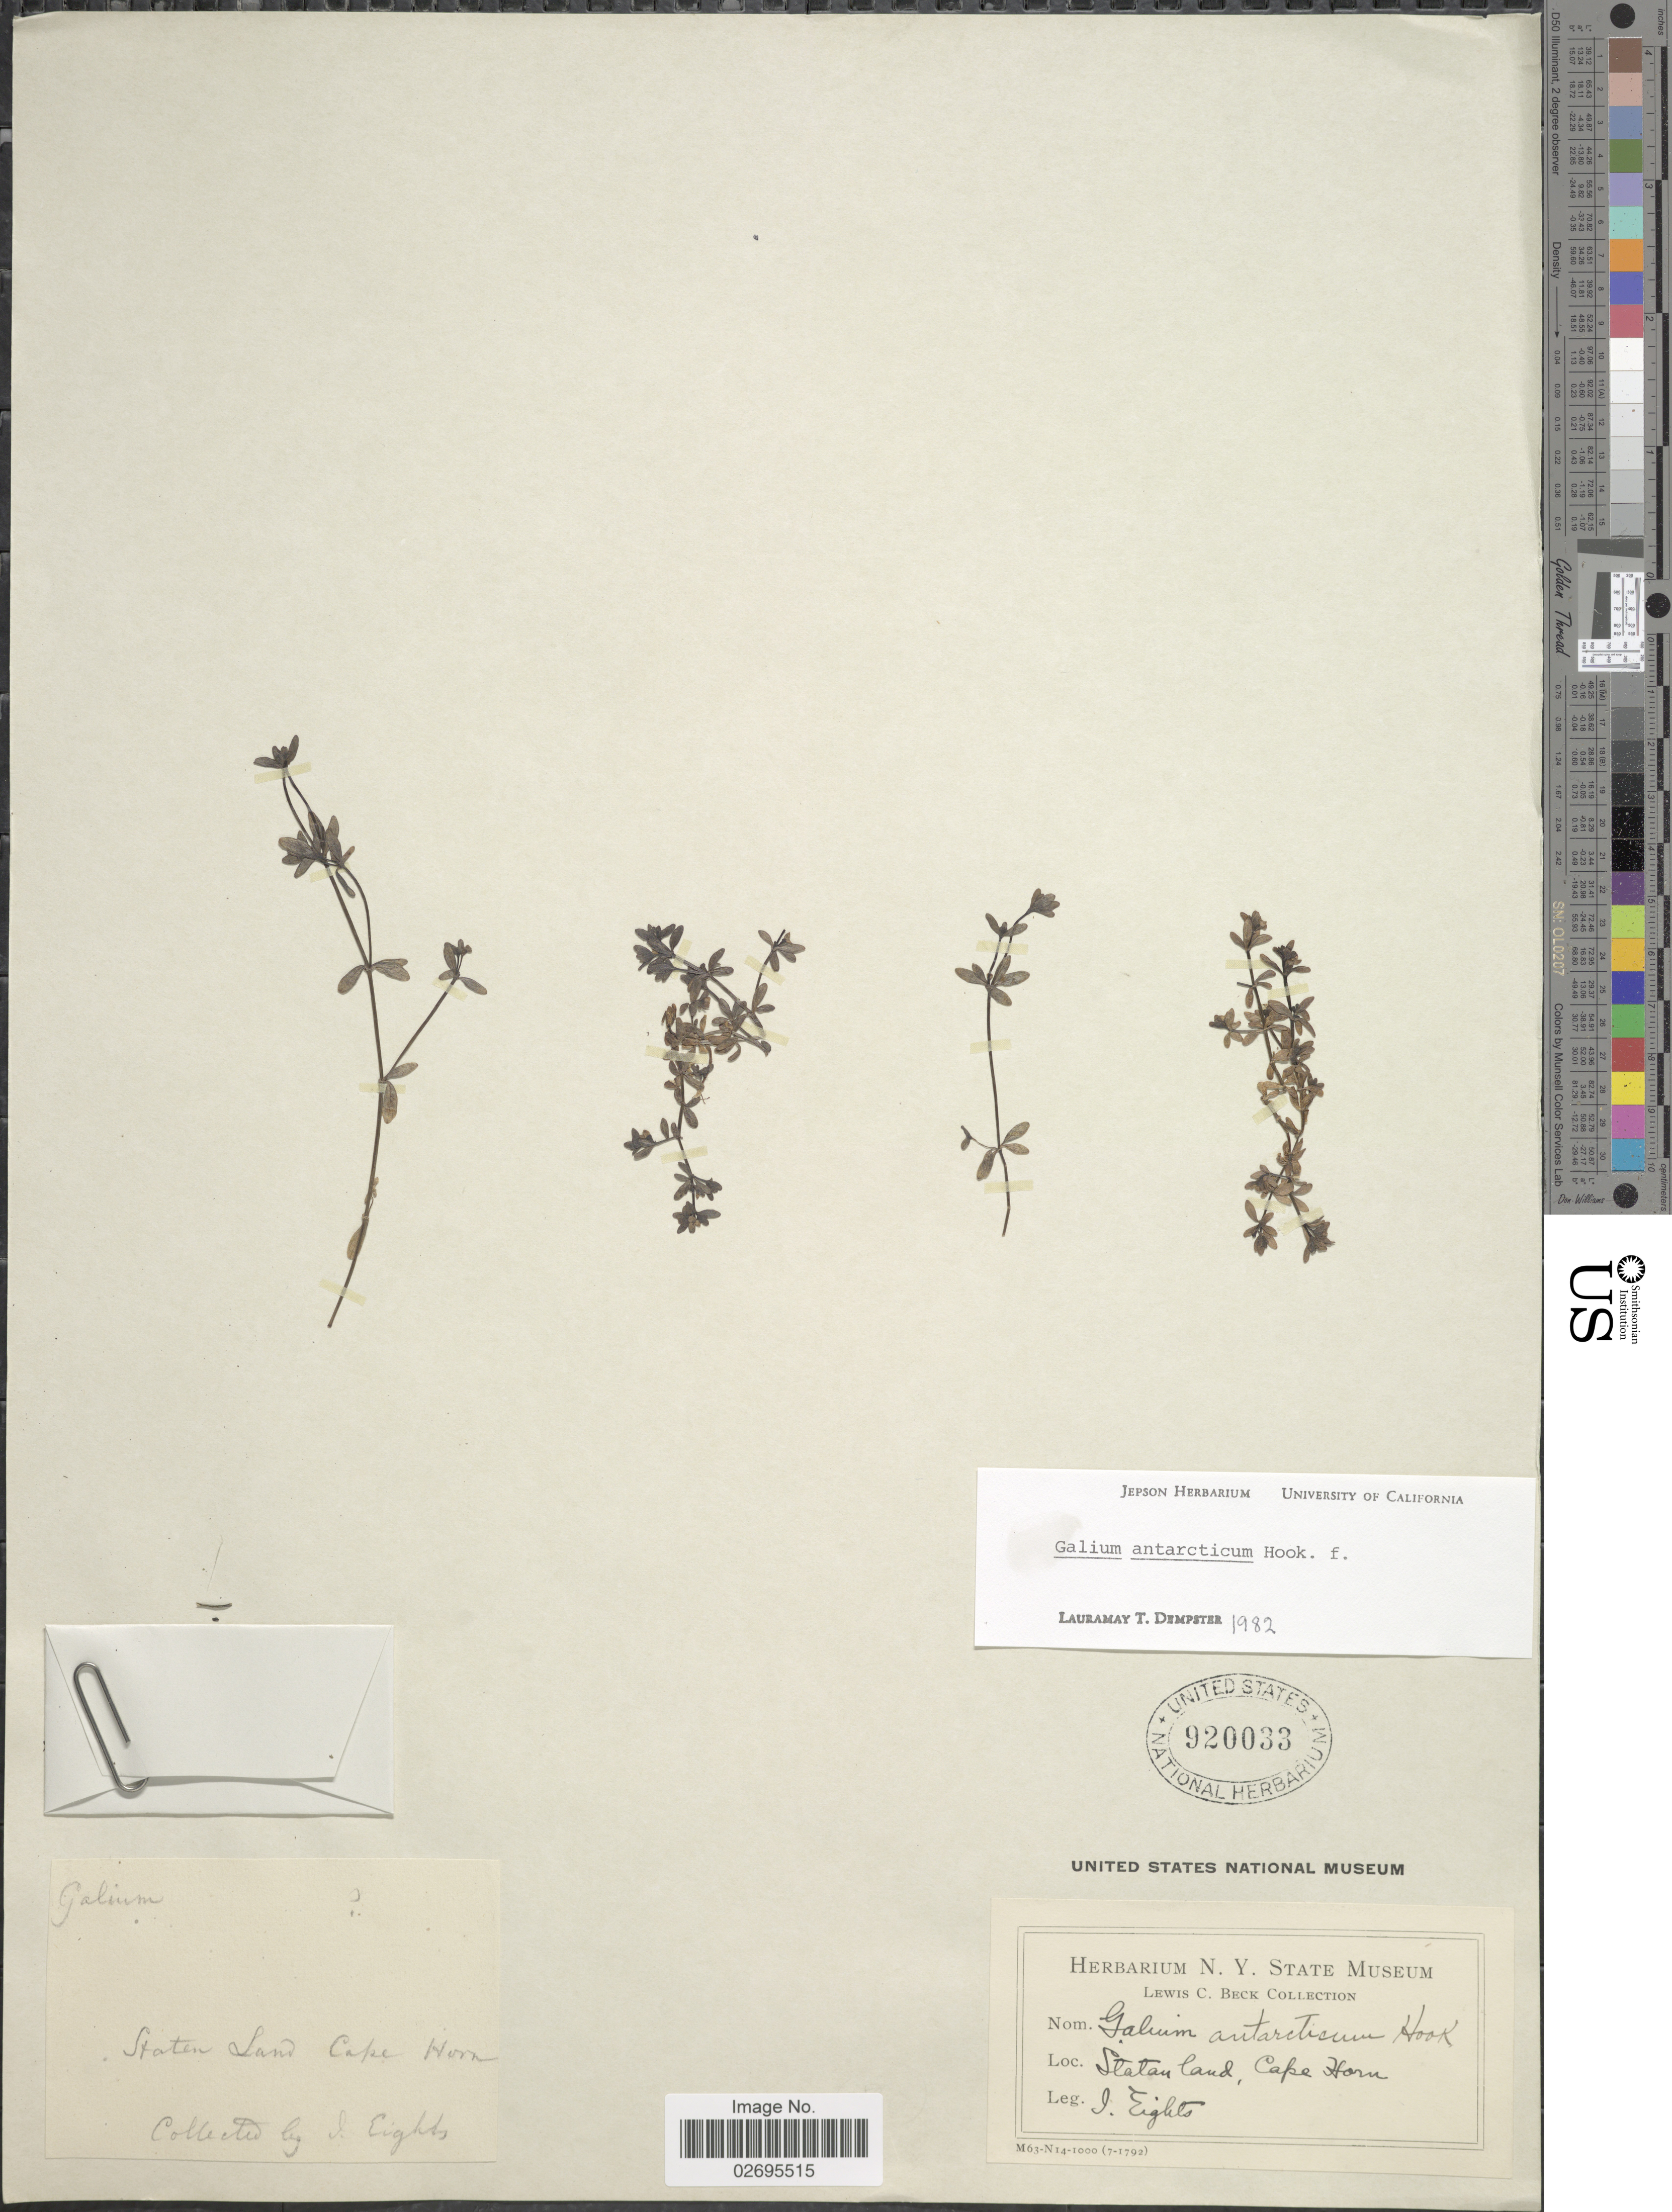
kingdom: Plantae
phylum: Tracheophyta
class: Magnoliopsida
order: Gentianales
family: Rubiaceae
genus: Galium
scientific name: Galium antarcticum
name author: Hook. f.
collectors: I. Eights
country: Argentina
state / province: Tierra del Fuego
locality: Staten Land, Cape Horn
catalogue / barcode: US 920033